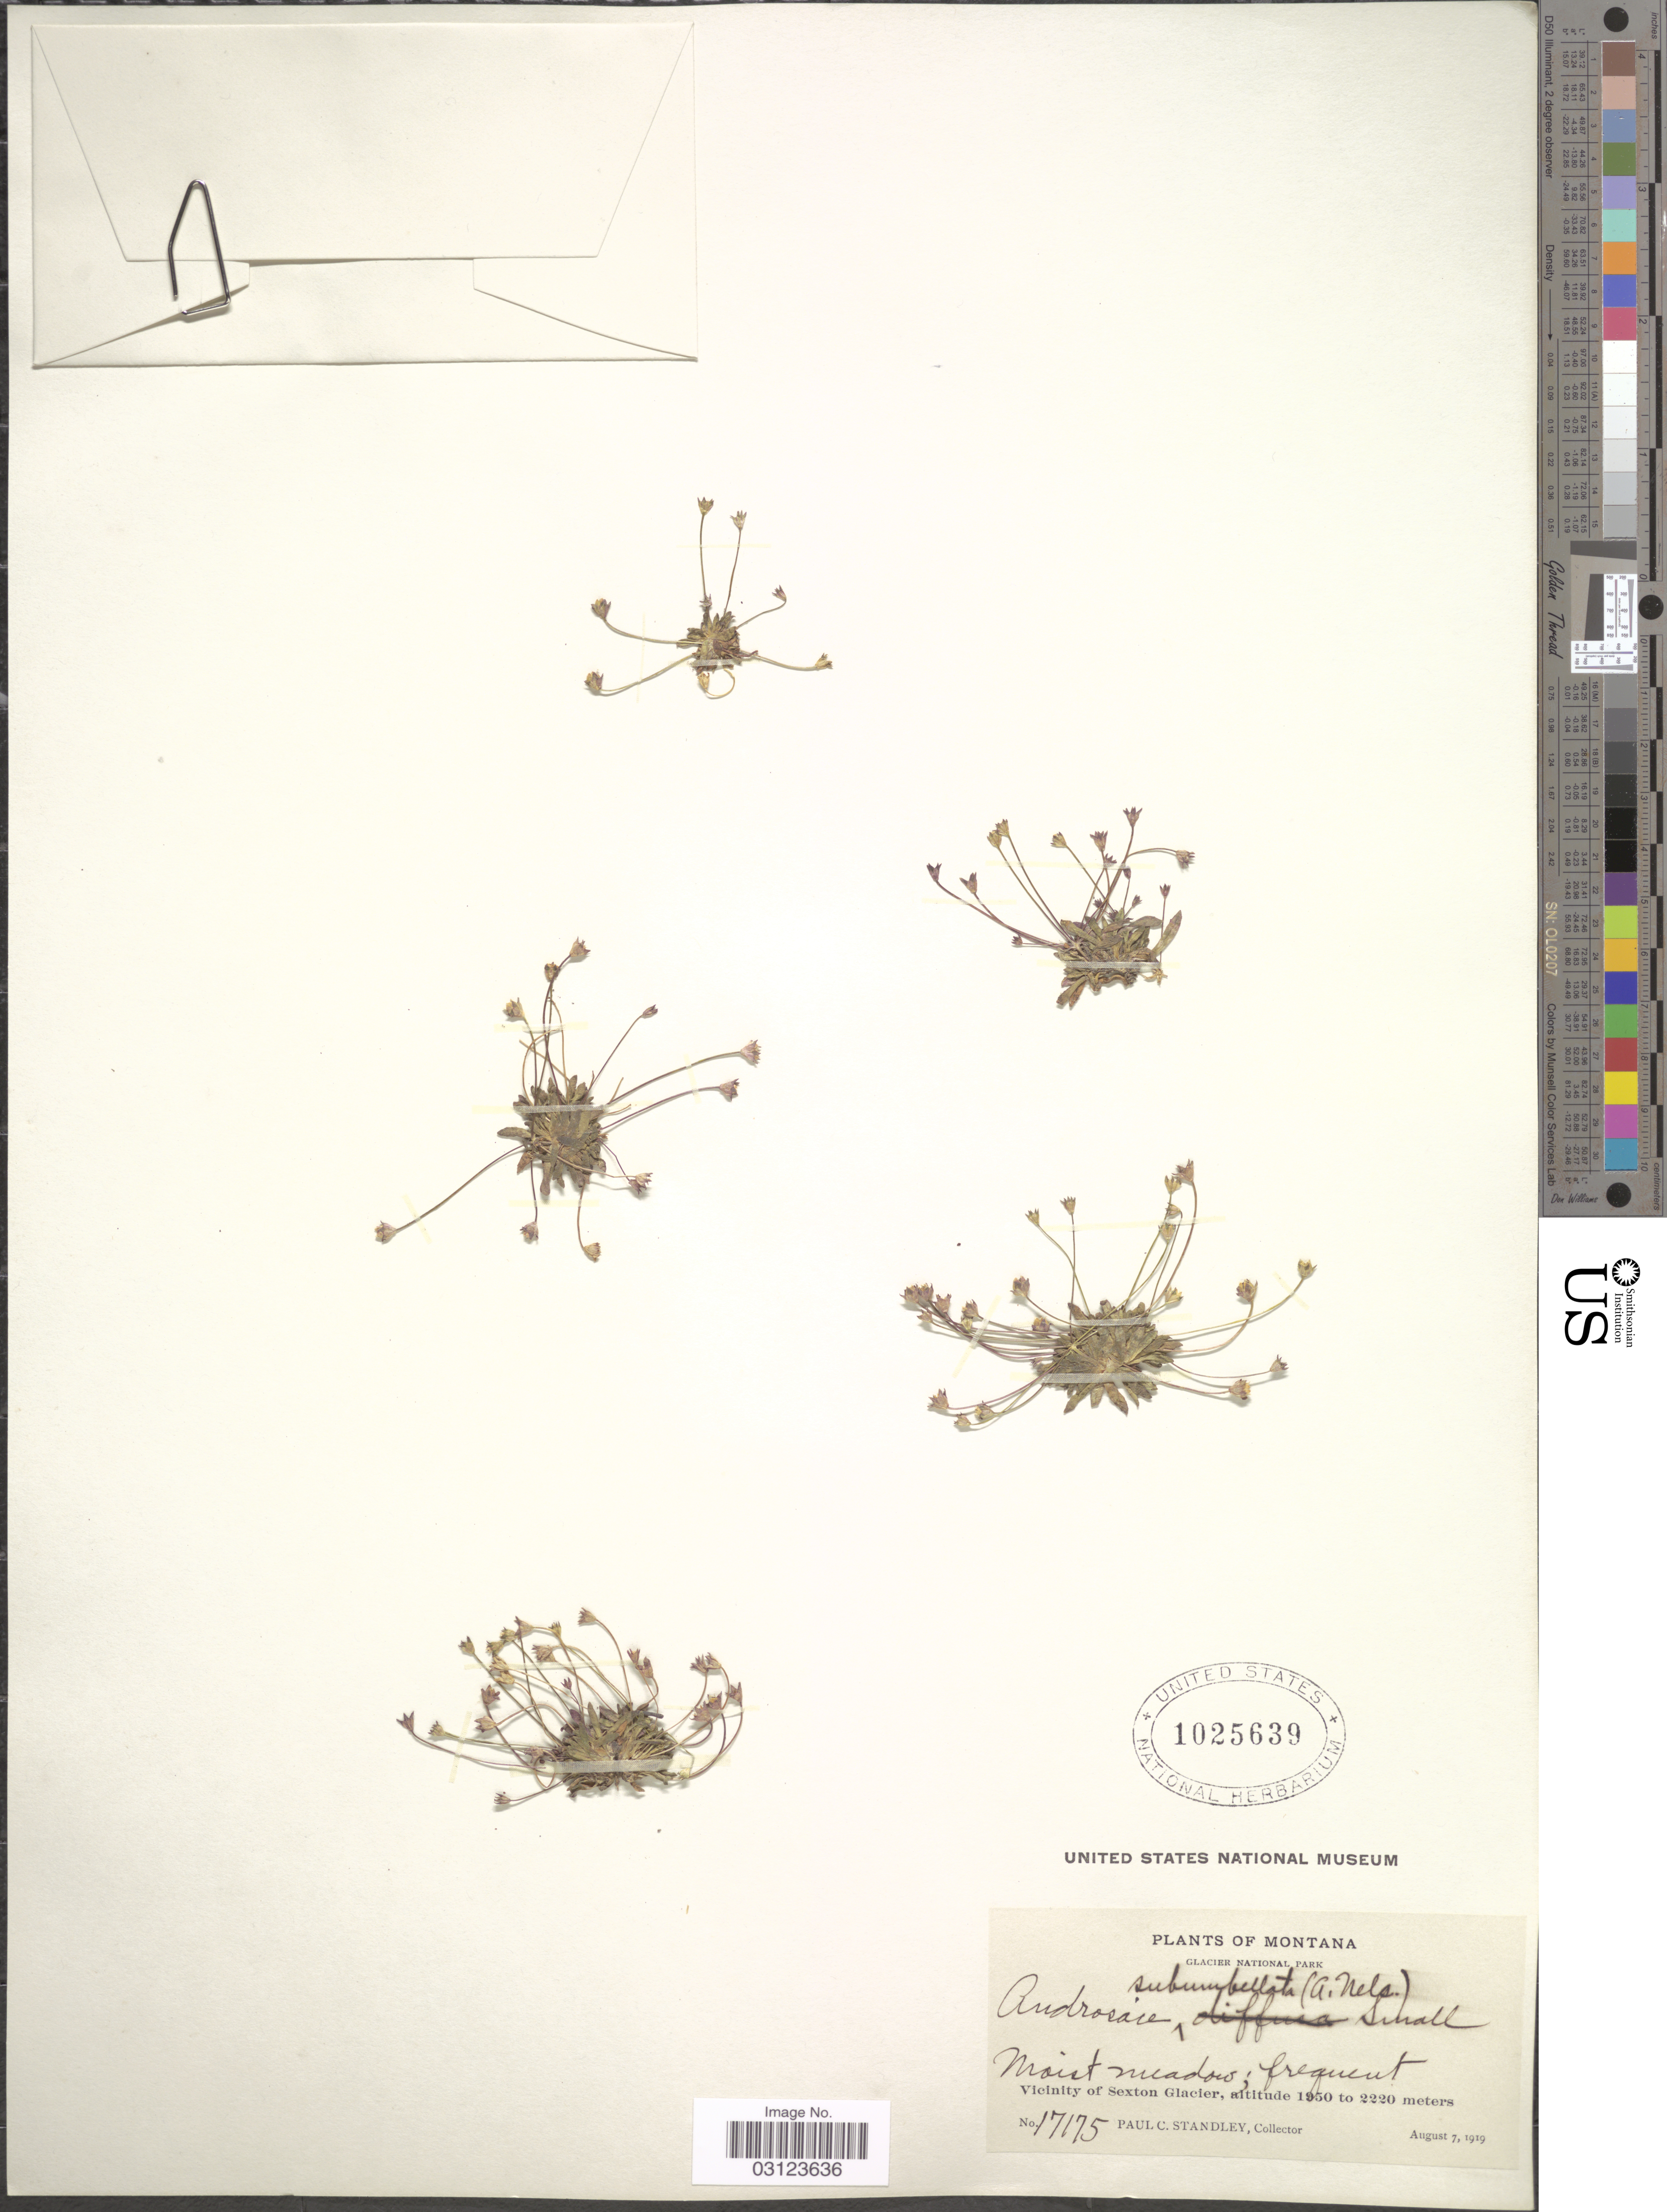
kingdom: Plantae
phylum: Tracheophyta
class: Magnoliopsida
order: Ericales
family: Primulaceae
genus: Androsace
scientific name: Androsace septentrionalis subsp. subumbellata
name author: (A. Nelson) G.T. Robbins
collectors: P. C. Standley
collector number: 17175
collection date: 1919-08-07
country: United States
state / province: Montana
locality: Glacier National Park. Vicinity of Sexton Glacier.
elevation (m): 1950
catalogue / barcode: US 1025639